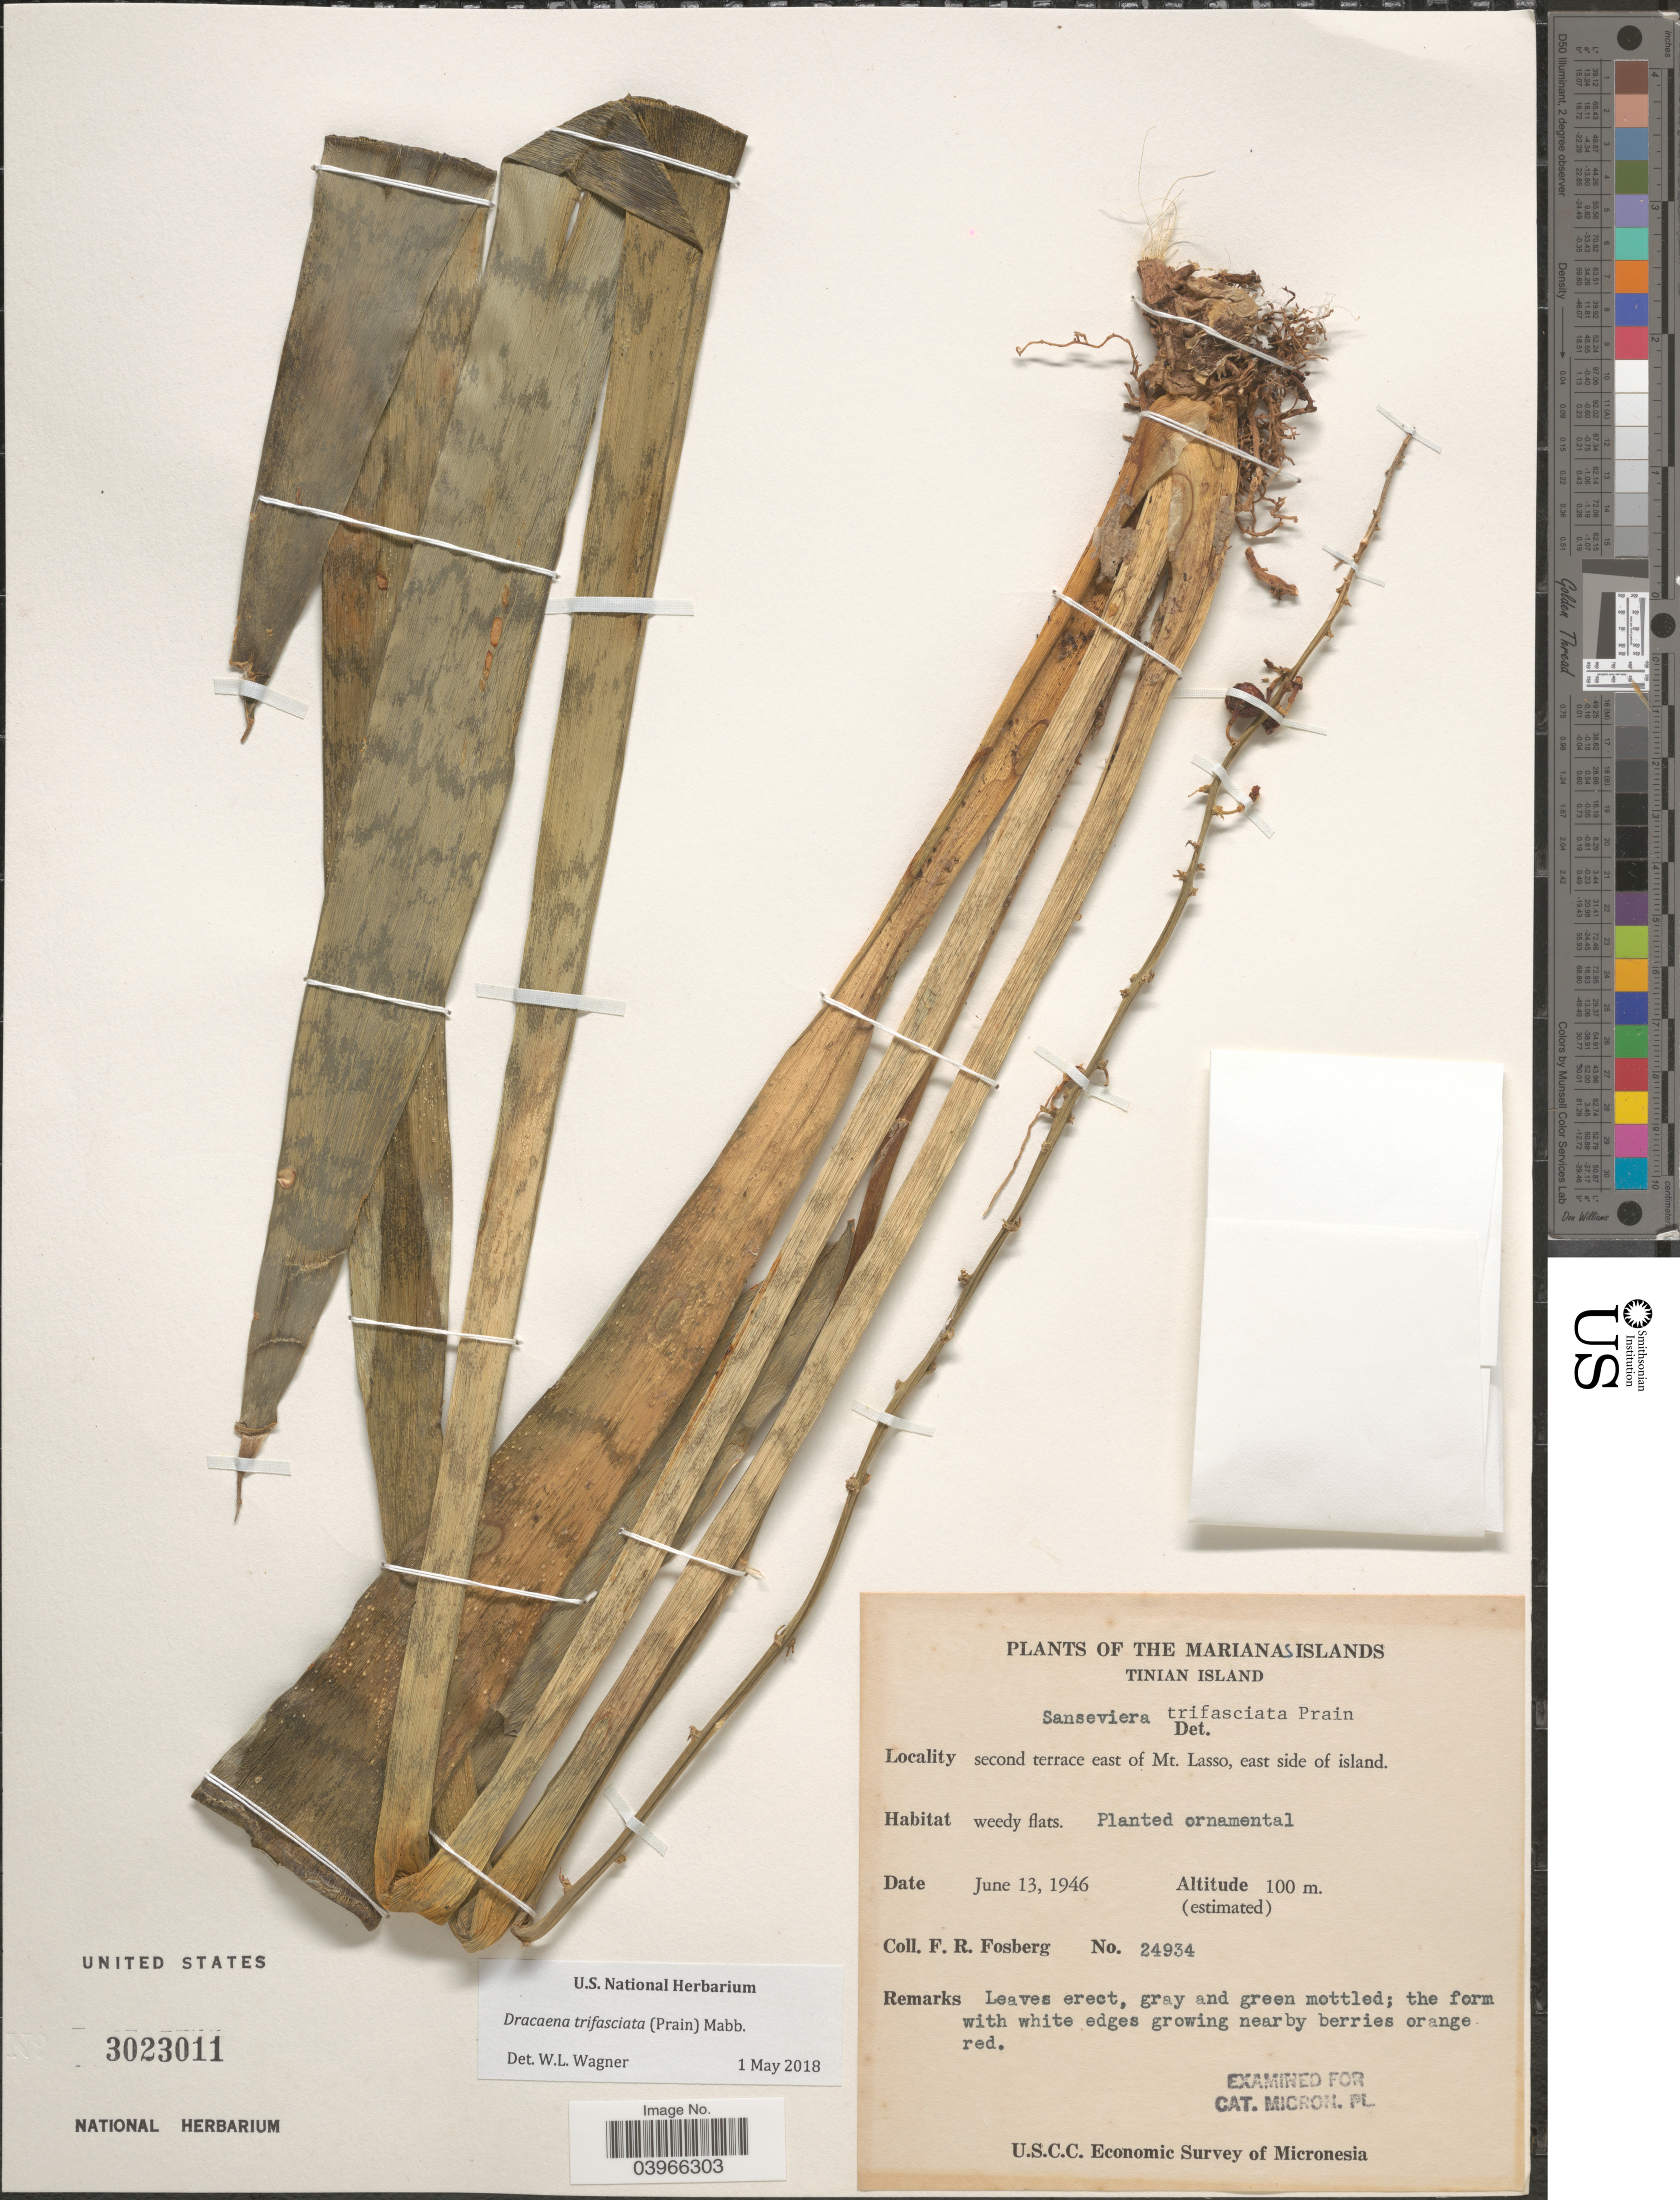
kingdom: Plantae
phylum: Tracheophyta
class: Liliopsida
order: Asparagales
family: Asparagaceae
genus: Dracaena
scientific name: Dracaena trifasciata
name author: (Prain) Mabb.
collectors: F. R. Fosberg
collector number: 24934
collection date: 1946-06-13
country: Northern Mariana Islands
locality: Marianas Islands. Tinian Island. Second terrace east of Mt. Lasso, east side of island.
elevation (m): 100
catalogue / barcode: US 3023011